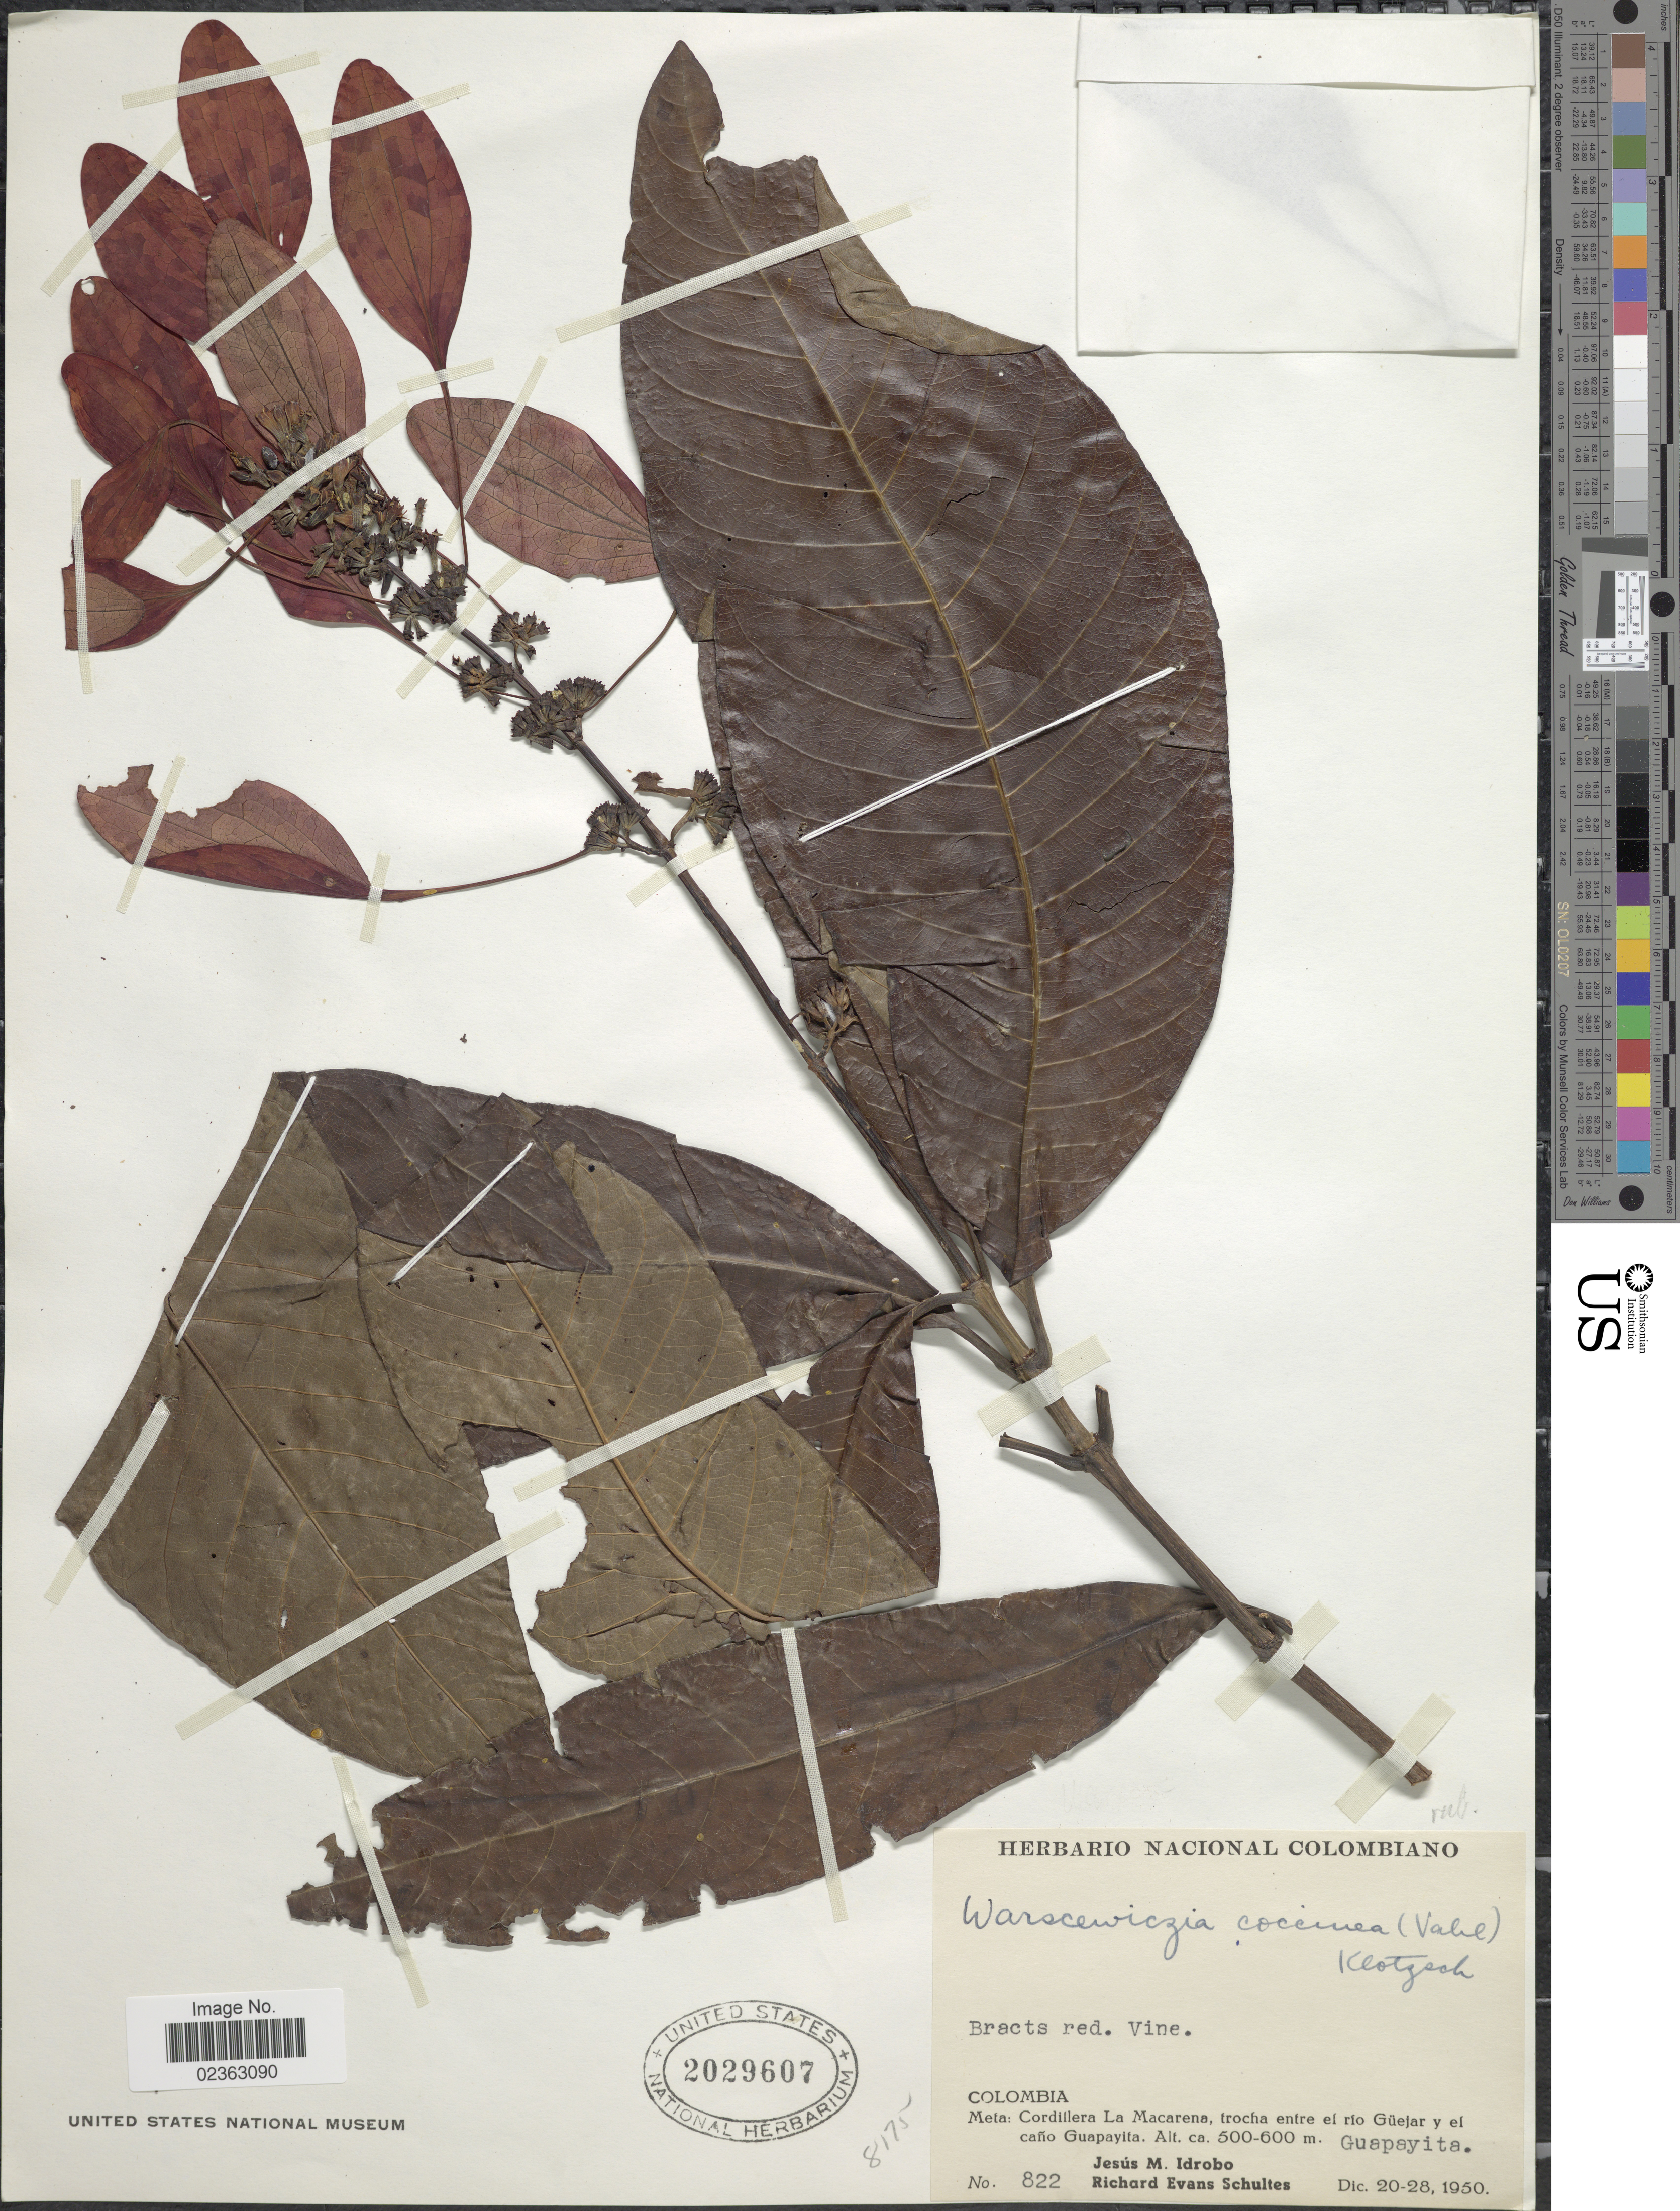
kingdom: Plantae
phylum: Tracheophyta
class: Magnoliopsida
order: Gentianales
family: Rubiaceae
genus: Warszewiczia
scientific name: Warszewiczia coccinea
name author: (Vahl) Klotzsch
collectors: J. M. Idrobo & R. E. Schultes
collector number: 822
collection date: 1950-12-20/1950-12-28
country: Colombia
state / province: Meta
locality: Cordillera La Macarena, trocha entre el rio Guejar y el cano Guapayita, Guapayita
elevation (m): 500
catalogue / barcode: US 2029607